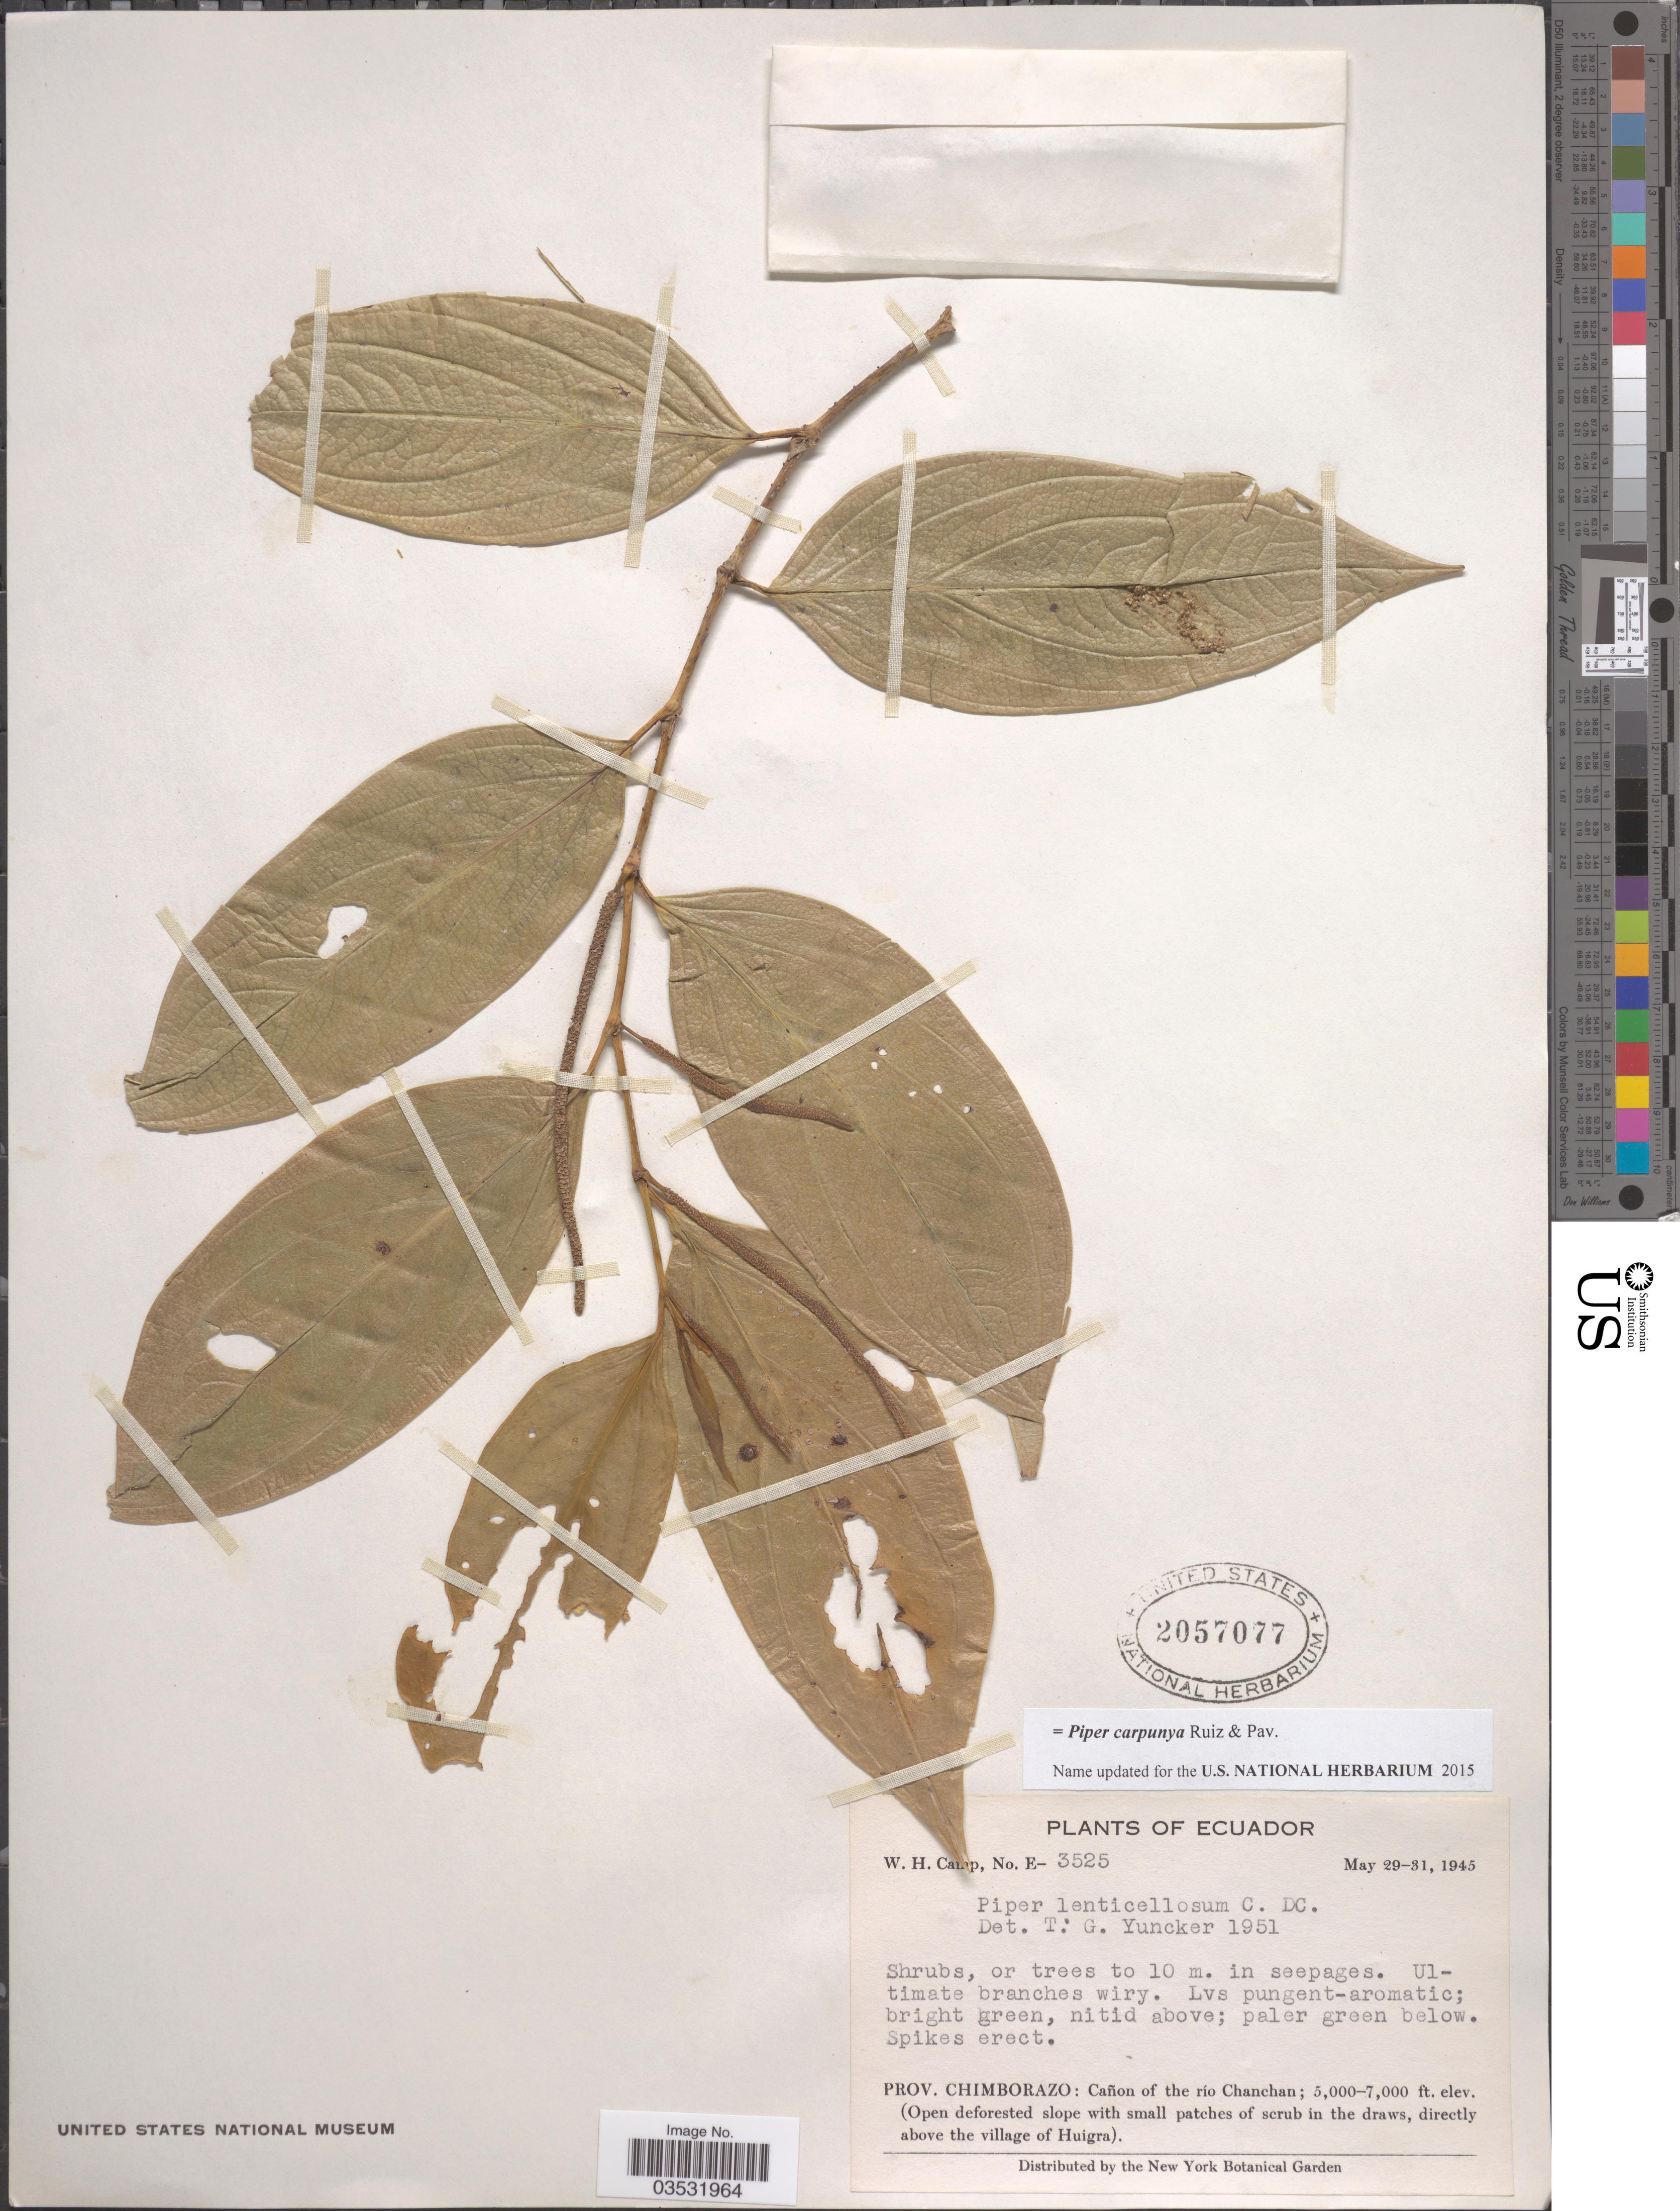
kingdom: Plantae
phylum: Tracheophyta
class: Magnoliopsida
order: Piperales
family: Piperaceae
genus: Piper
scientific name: Piper carpunya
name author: Ruiz & Pav.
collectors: W. H. Camp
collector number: E-3525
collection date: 1945-05-29/1945-05-31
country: Ecuador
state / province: Chimborazo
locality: Cañon of the río Chanchan. Above the village of Huigra.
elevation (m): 1524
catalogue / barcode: US 2057077